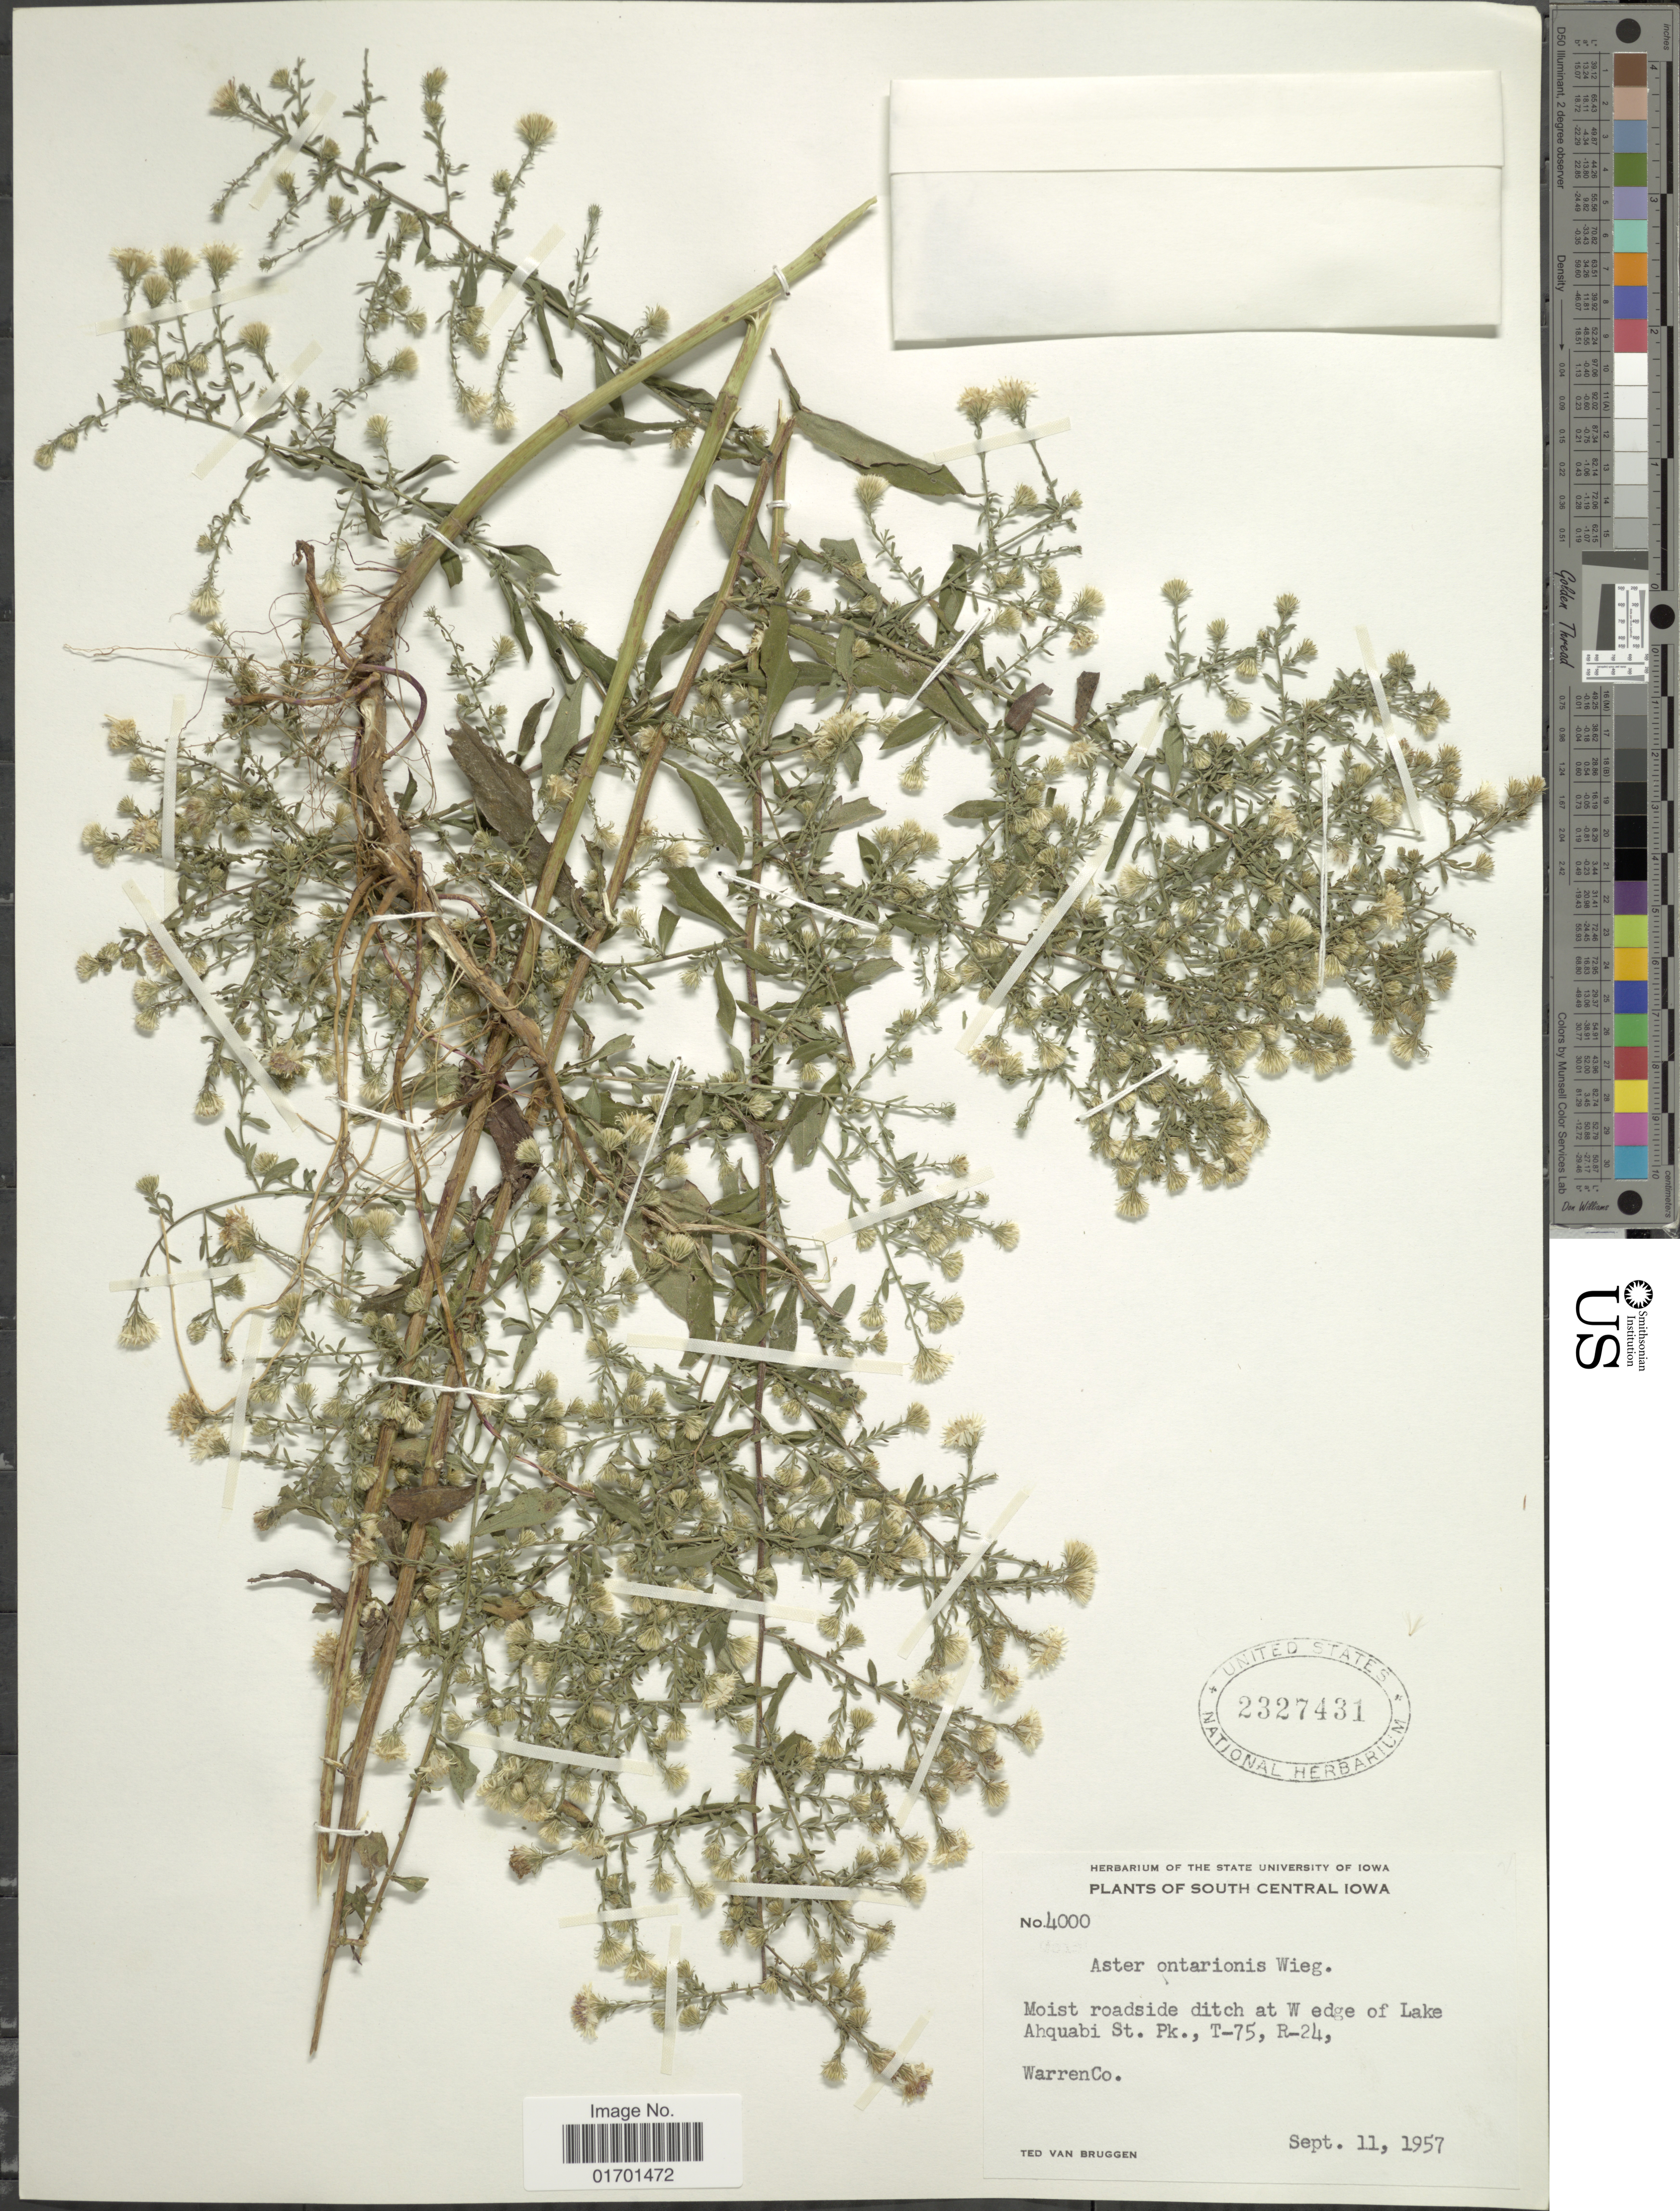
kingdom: Plantae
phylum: Tracheophyta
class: Magnoliopsida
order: Asterales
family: Asteraceae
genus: Symphyotrichum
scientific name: Symphyotrichum ontarionis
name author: (Wiegand) G.L. Nesom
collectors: T. van Bruggen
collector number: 4000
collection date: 1957-09-11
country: United States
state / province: Iowa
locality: South Central Iowa, Moist roadside ditch at W edge of Lake Ahquabi St. Pk., T-75, R-24, Warren Co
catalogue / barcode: US 2327431